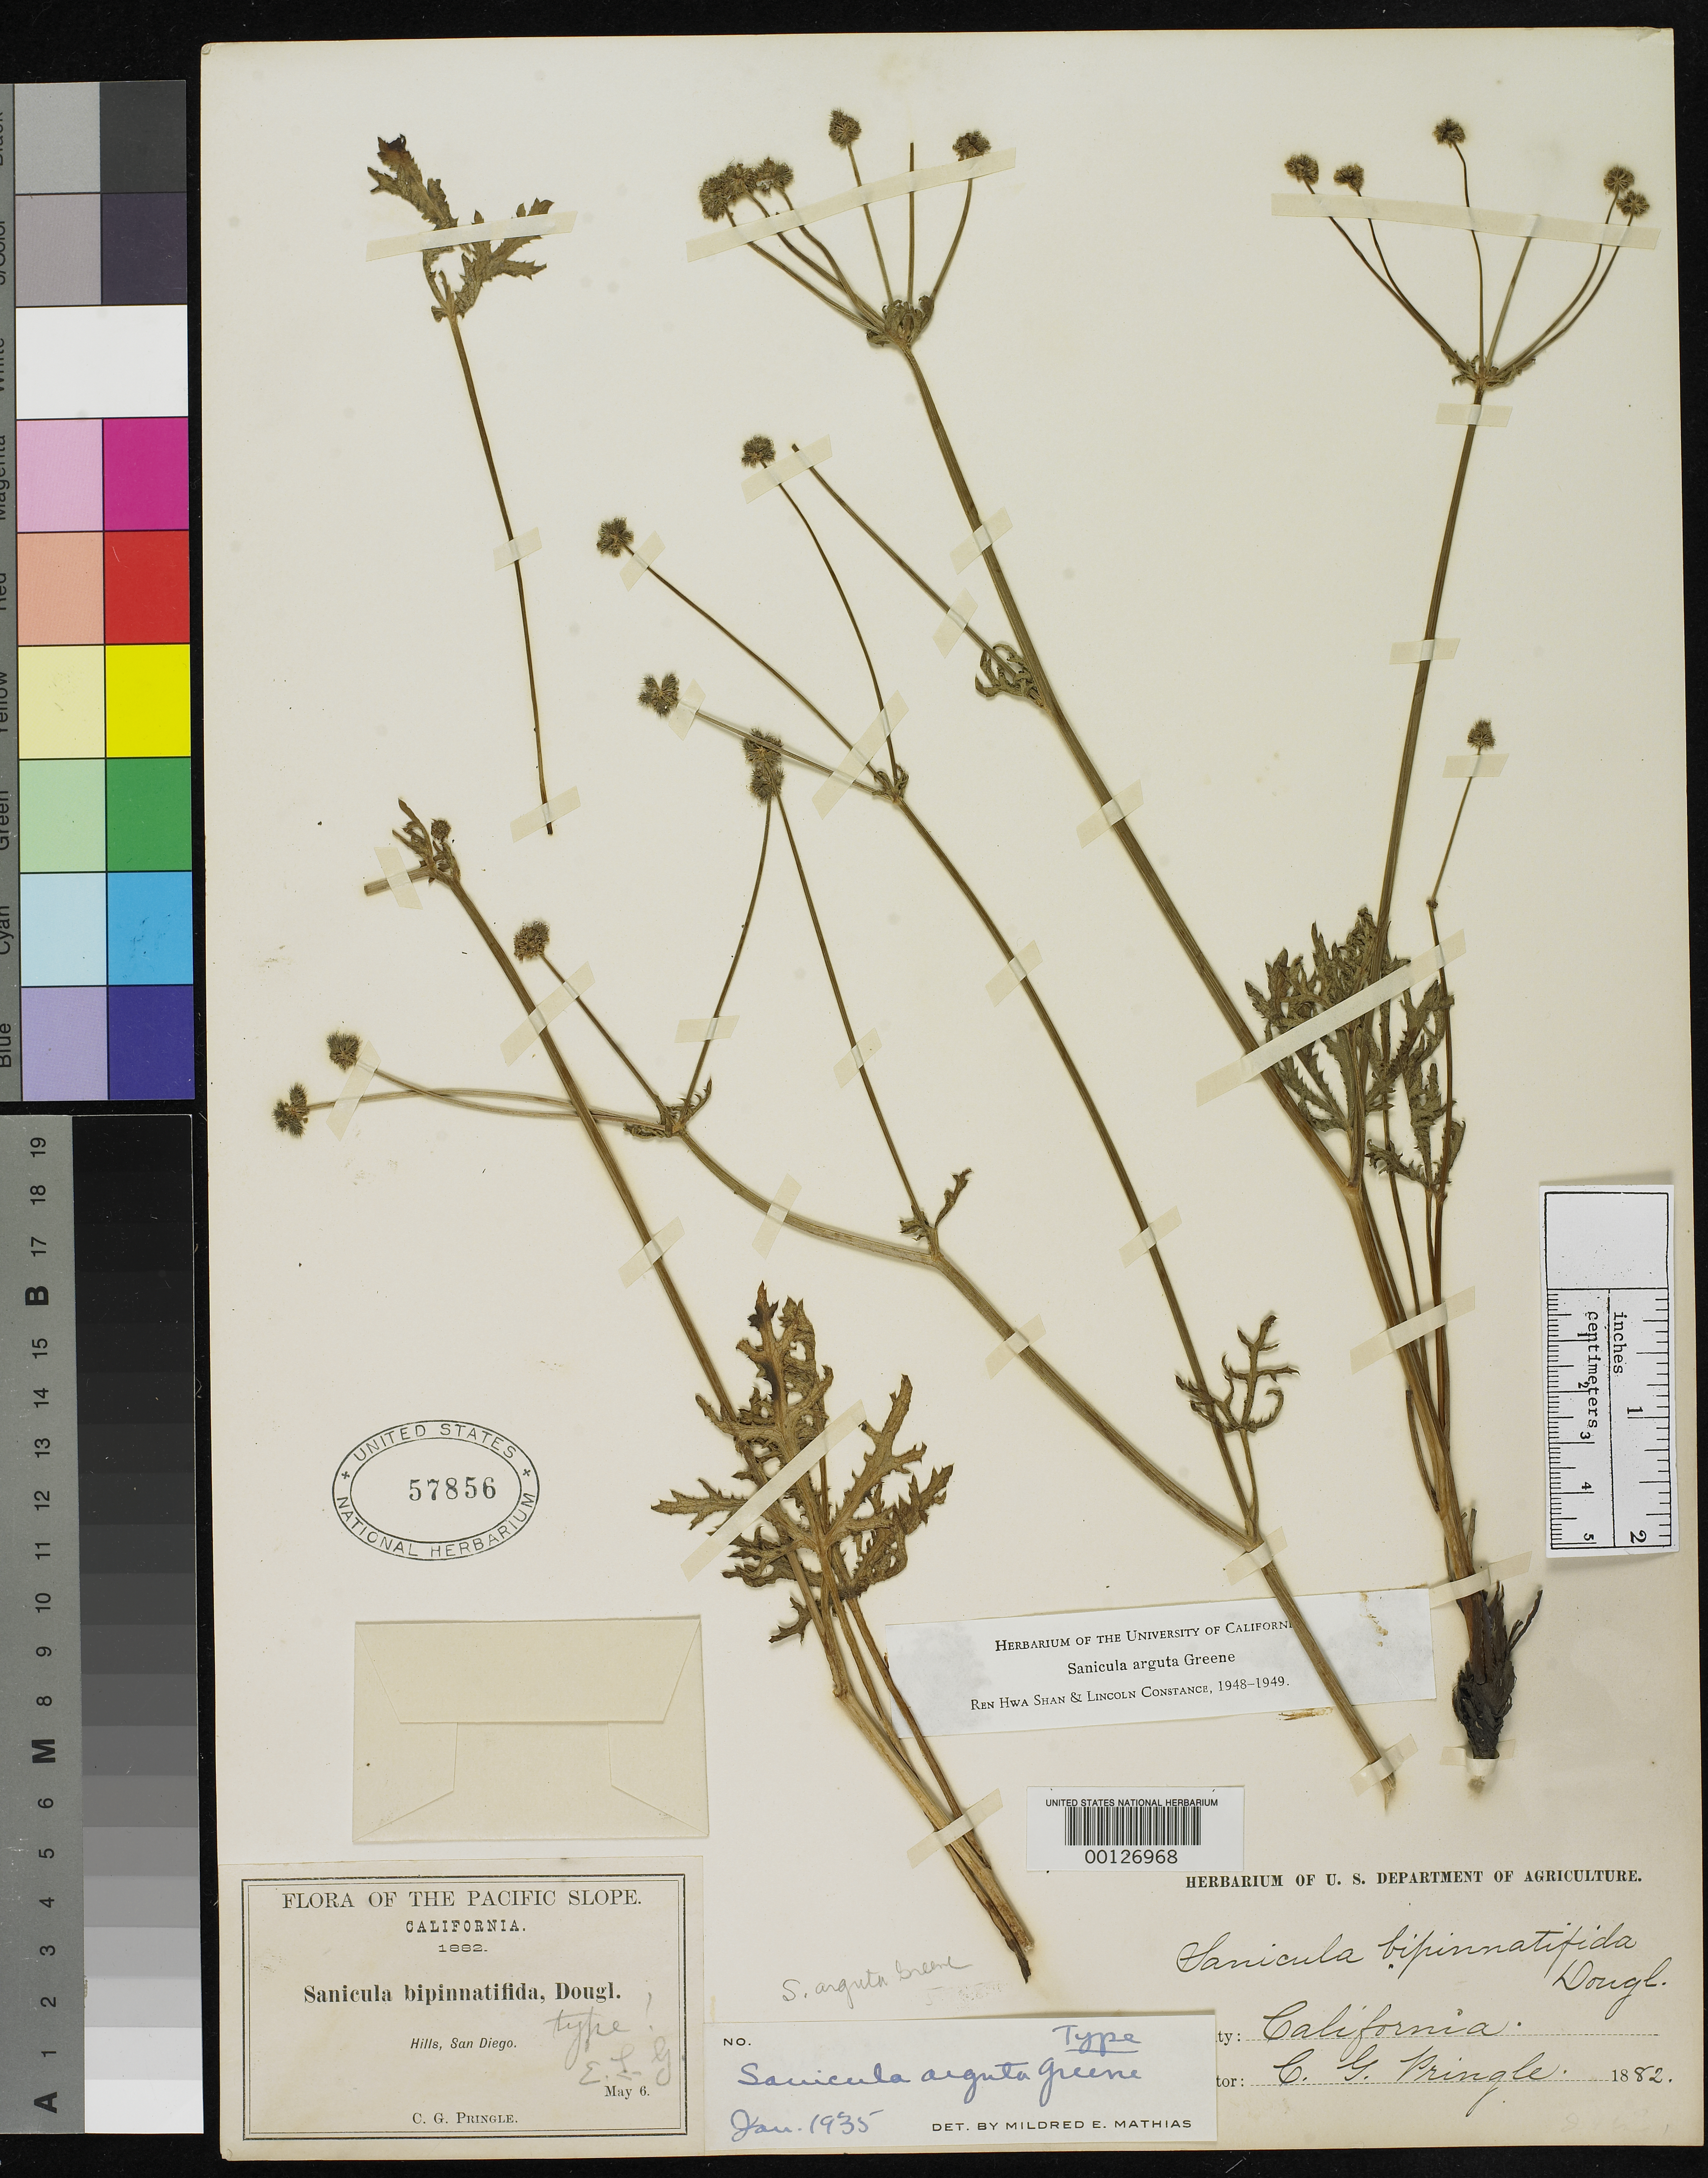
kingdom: Plantae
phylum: Tracheophyta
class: Magnoliopsida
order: Apiales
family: Apiaceae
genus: Sanicula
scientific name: Sanicula arguta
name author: Greene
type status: Holotype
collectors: C. G. Pringle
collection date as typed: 1882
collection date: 1882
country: United States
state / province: California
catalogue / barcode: US 57856